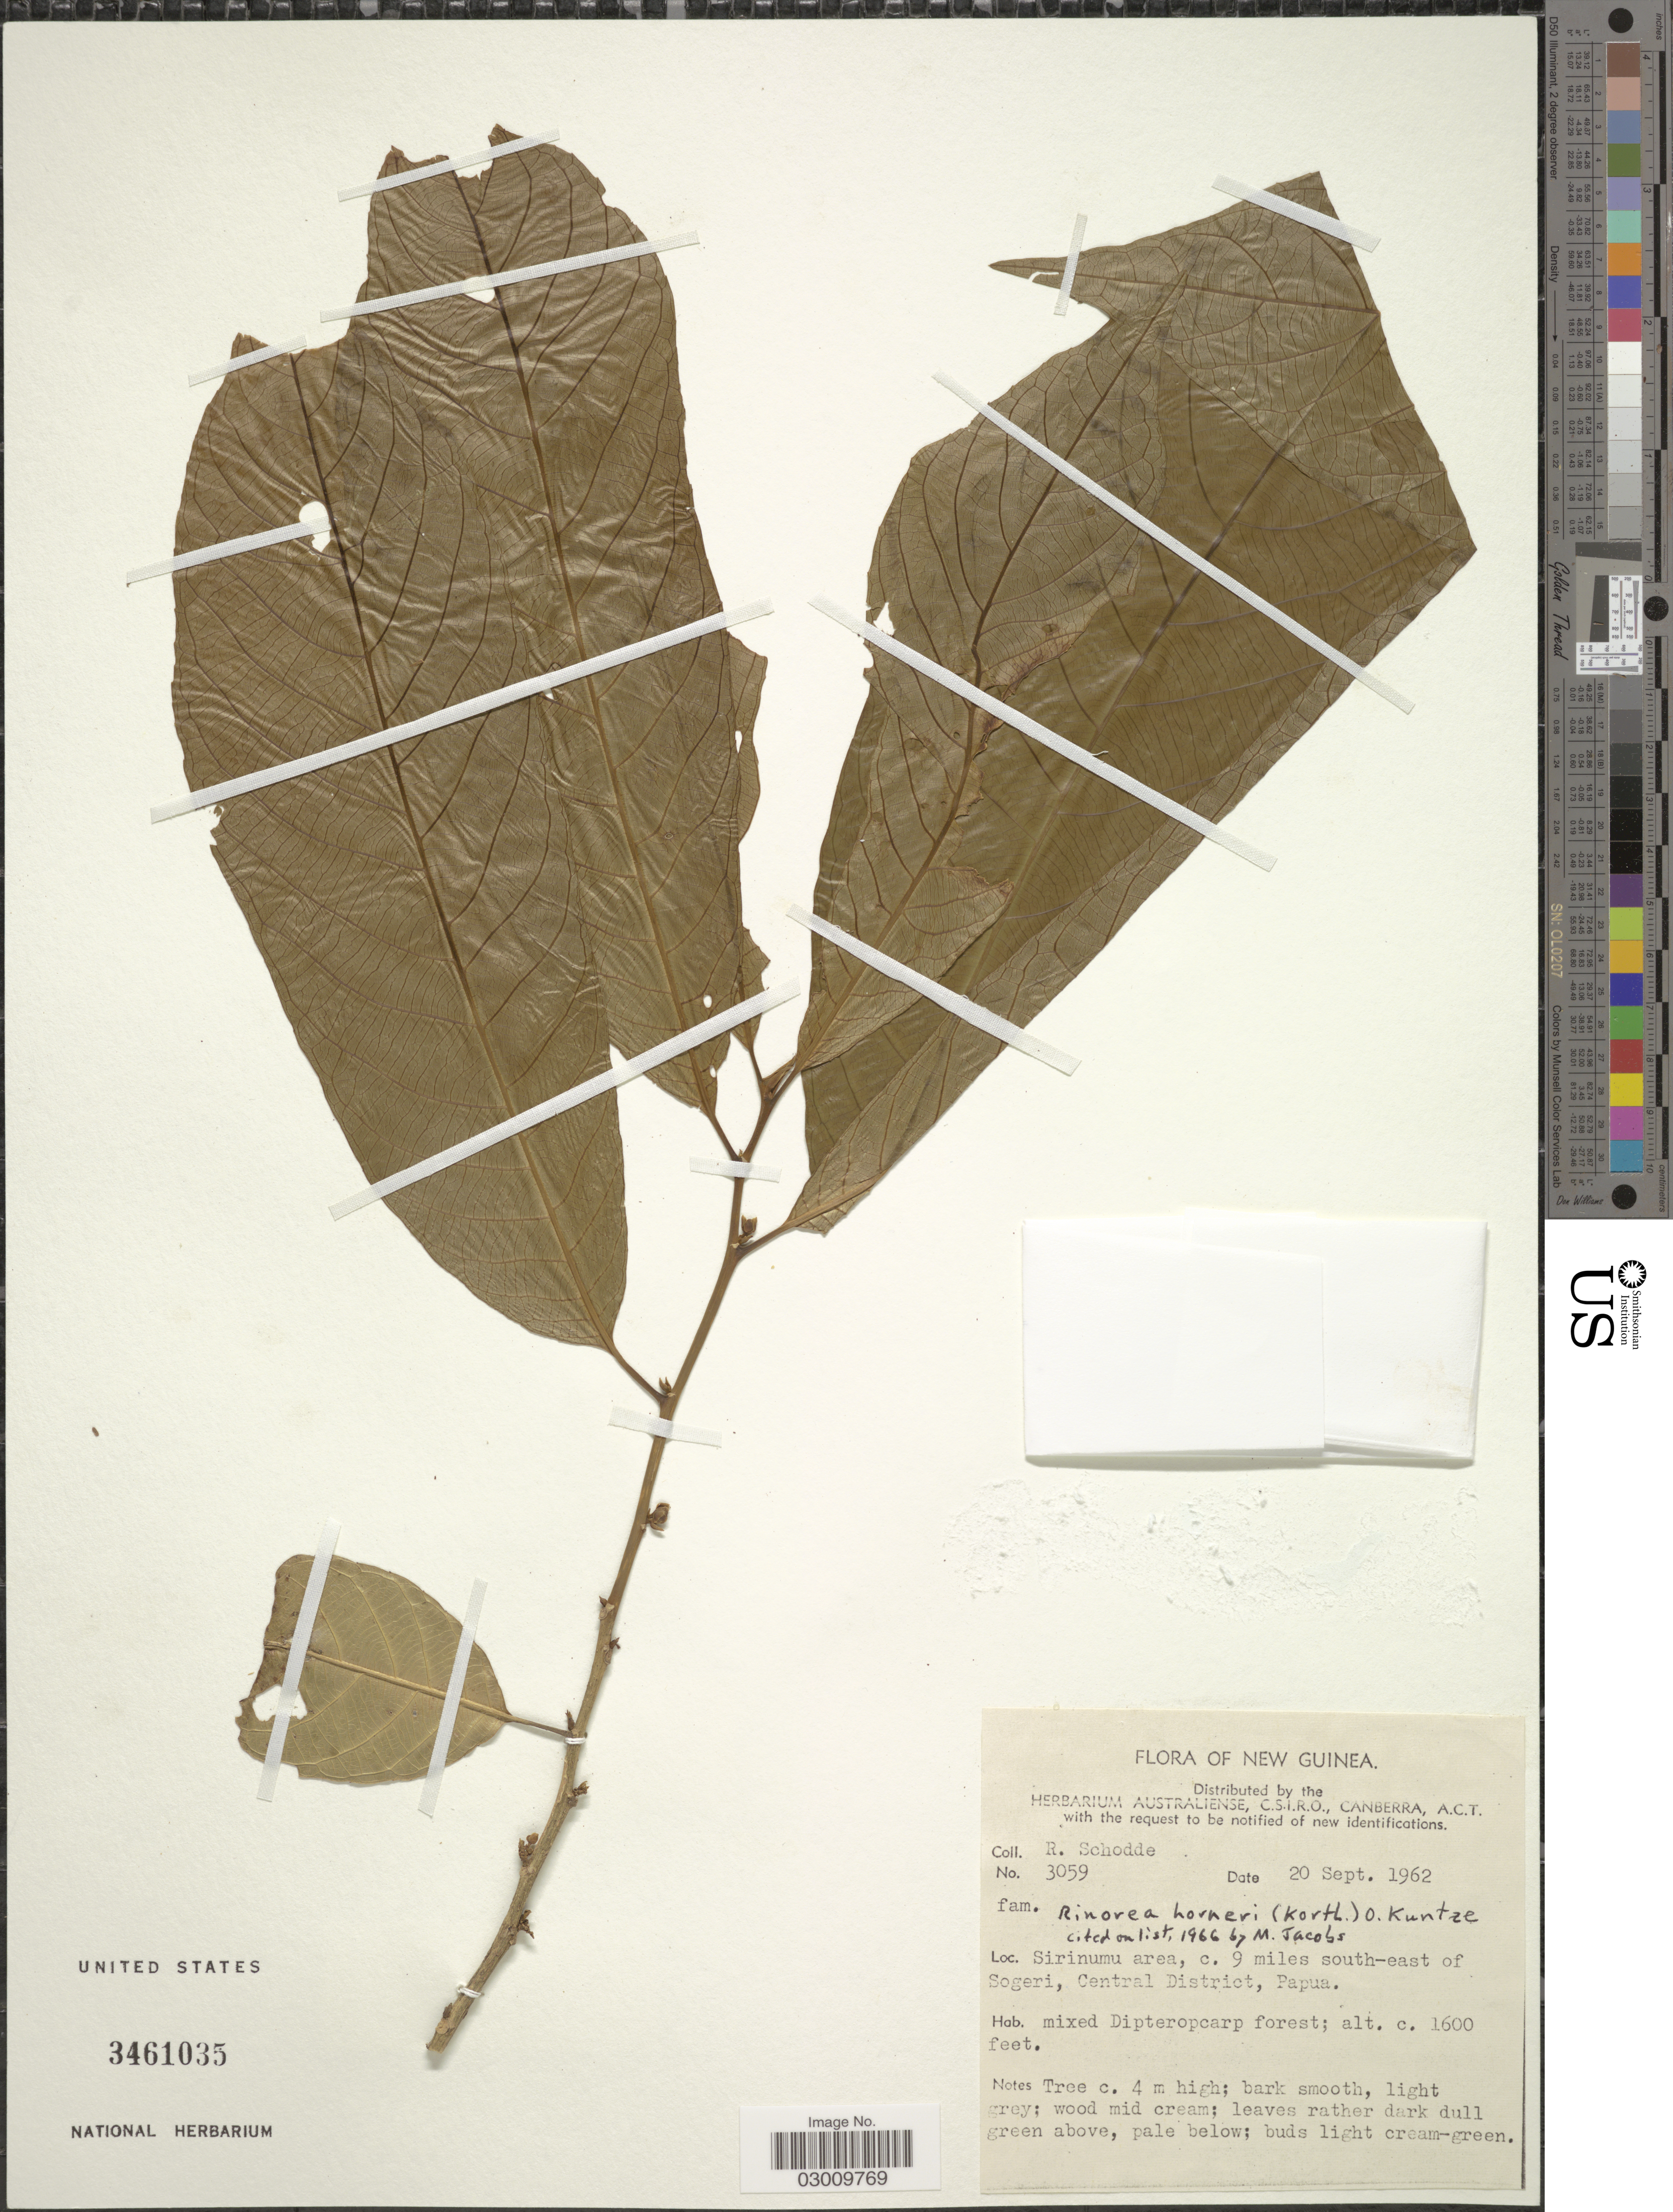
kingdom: Plantae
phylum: Tracheophyta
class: Magnoliopsida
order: Malpighiales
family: Violaceae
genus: Rinorea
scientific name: Rinorea horneri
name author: (Korth.) Kuntze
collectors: R. Schodde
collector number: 3059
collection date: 1962-09-20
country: Papua New Guinea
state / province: Central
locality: New Guinea. Sirinumu area, c. 9 miles south-east of Sogeri, Central District.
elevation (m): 488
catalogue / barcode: US 3461035